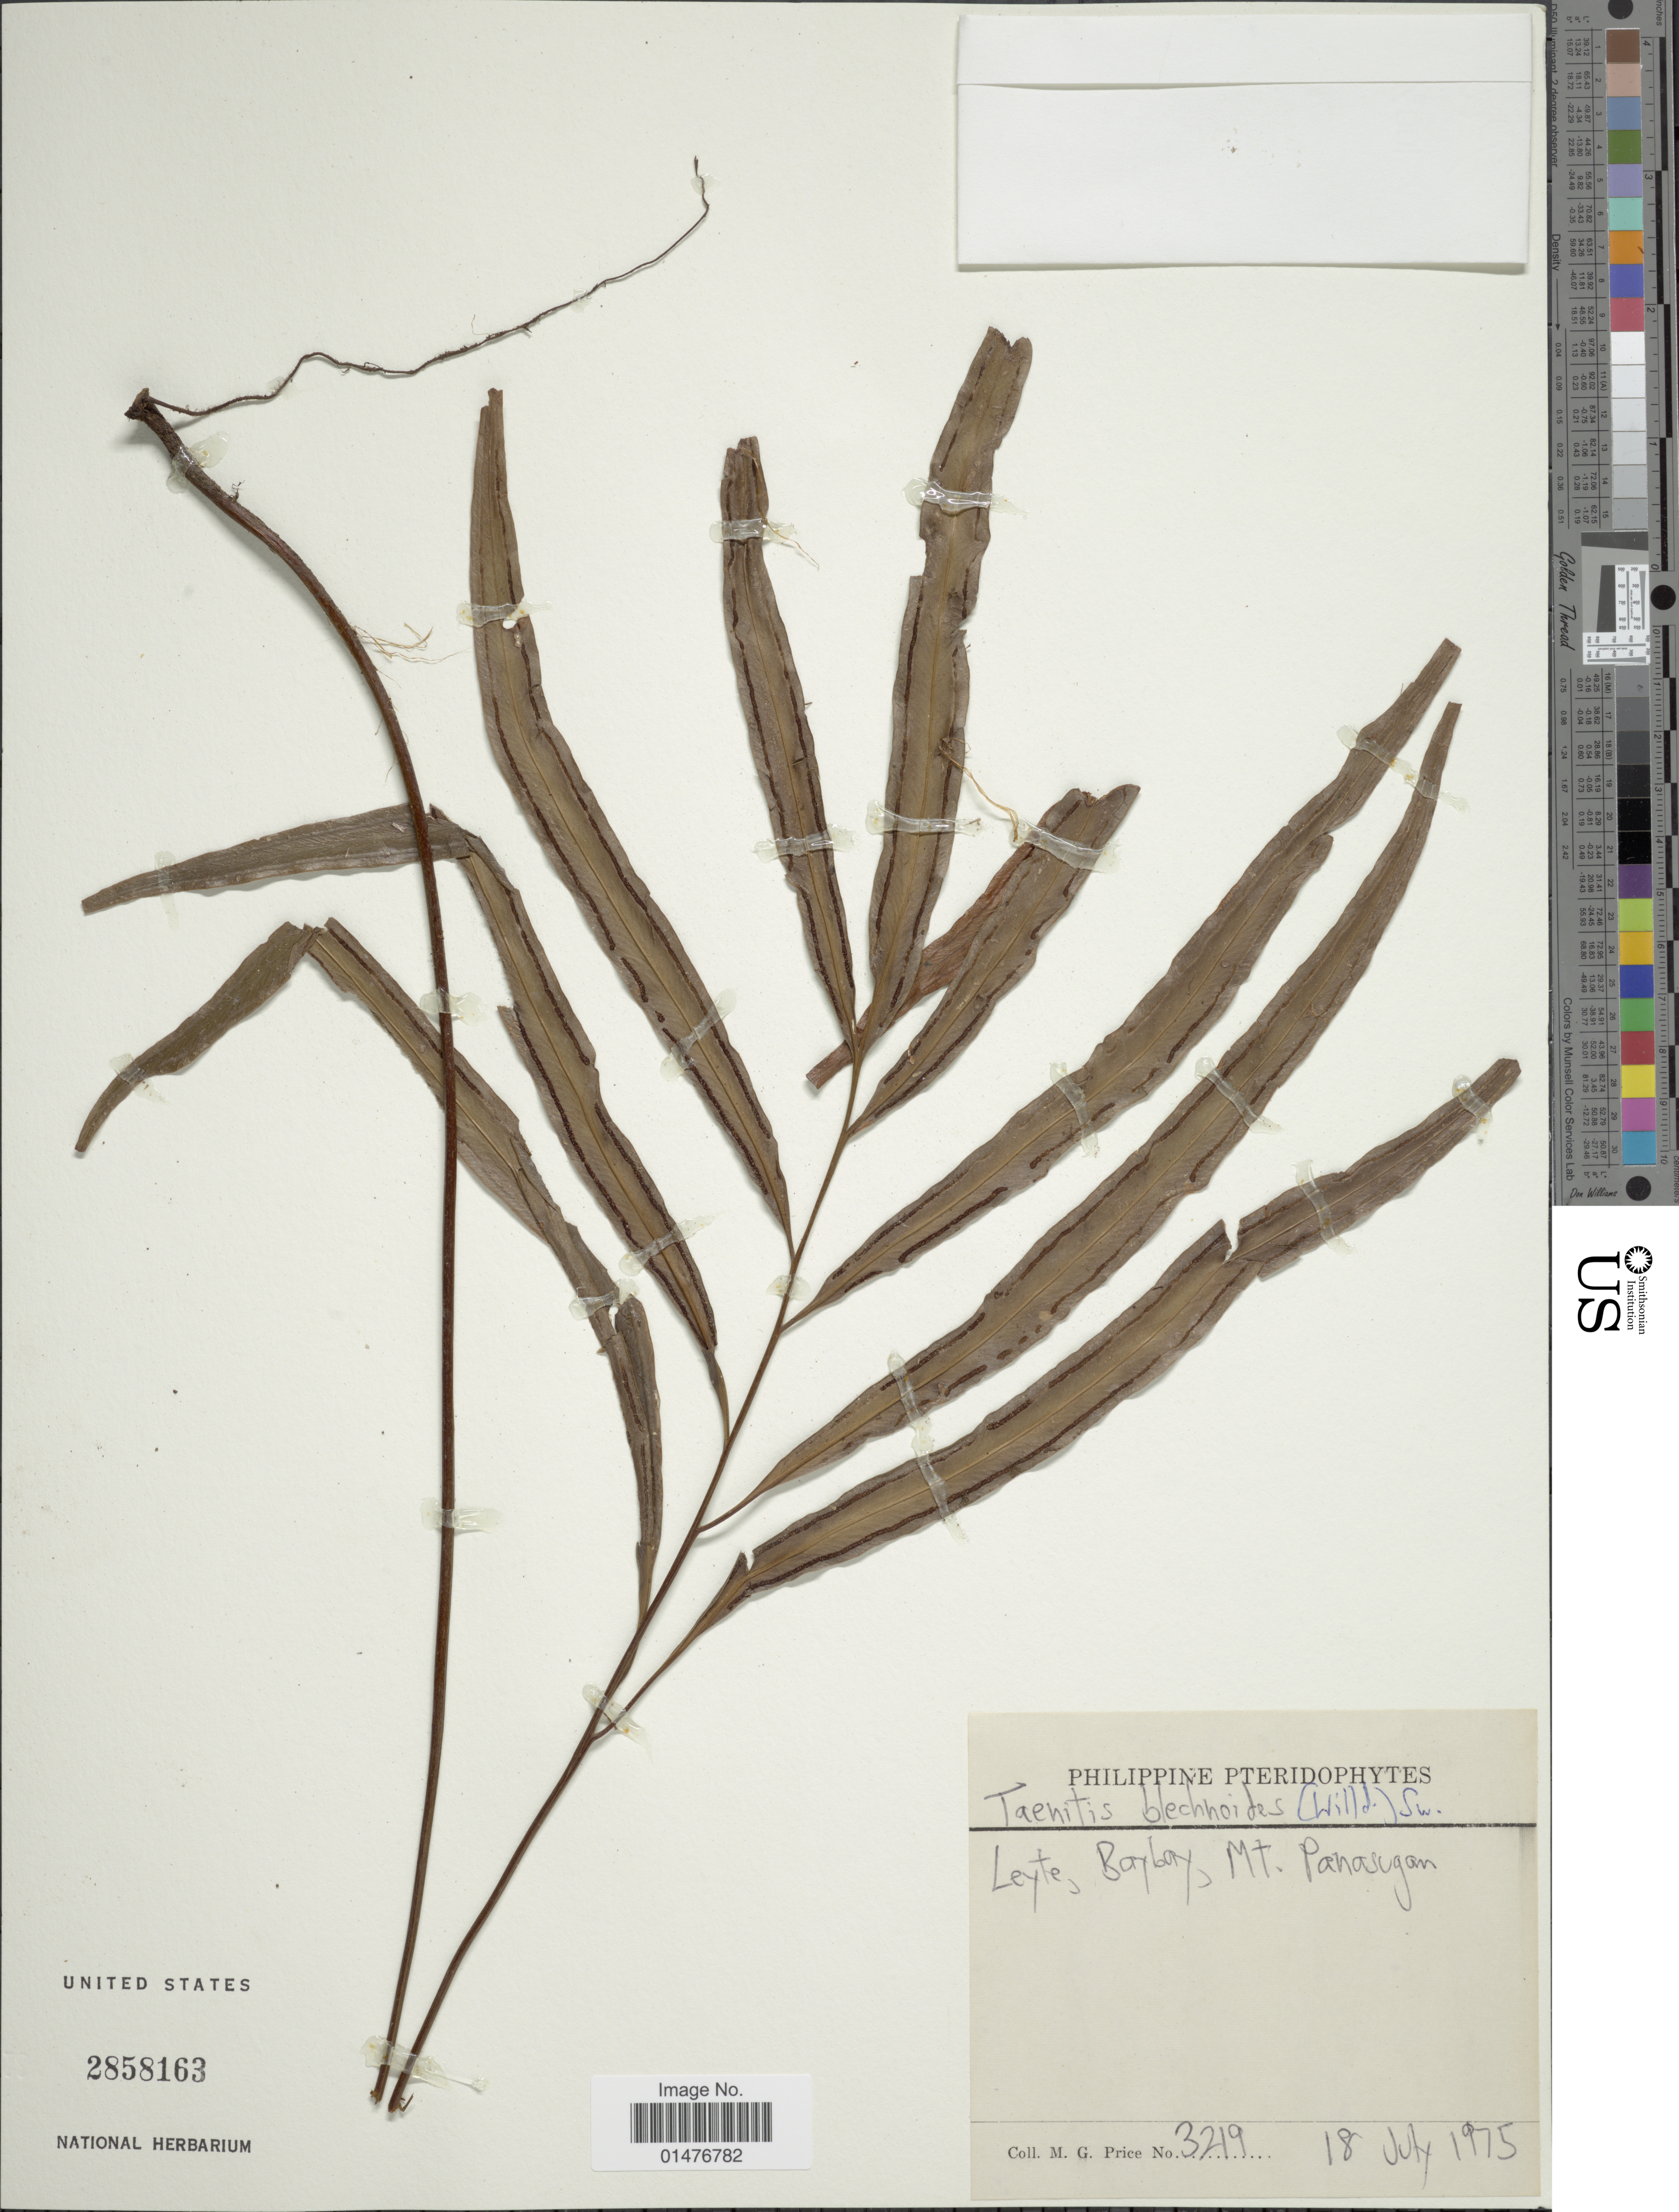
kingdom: Plantae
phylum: Tracheophyta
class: Polypodiopsida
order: Polypodiales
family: Pteridaceae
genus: Taenitis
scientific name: Taenitis blechnoides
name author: (Willd.) Sw.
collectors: M. G. Price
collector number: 3219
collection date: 1975-07-18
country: Philippines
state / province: Eastern Visayas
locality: Leyte, BayBay, Mt. Panasigan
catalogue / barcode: US 2852163